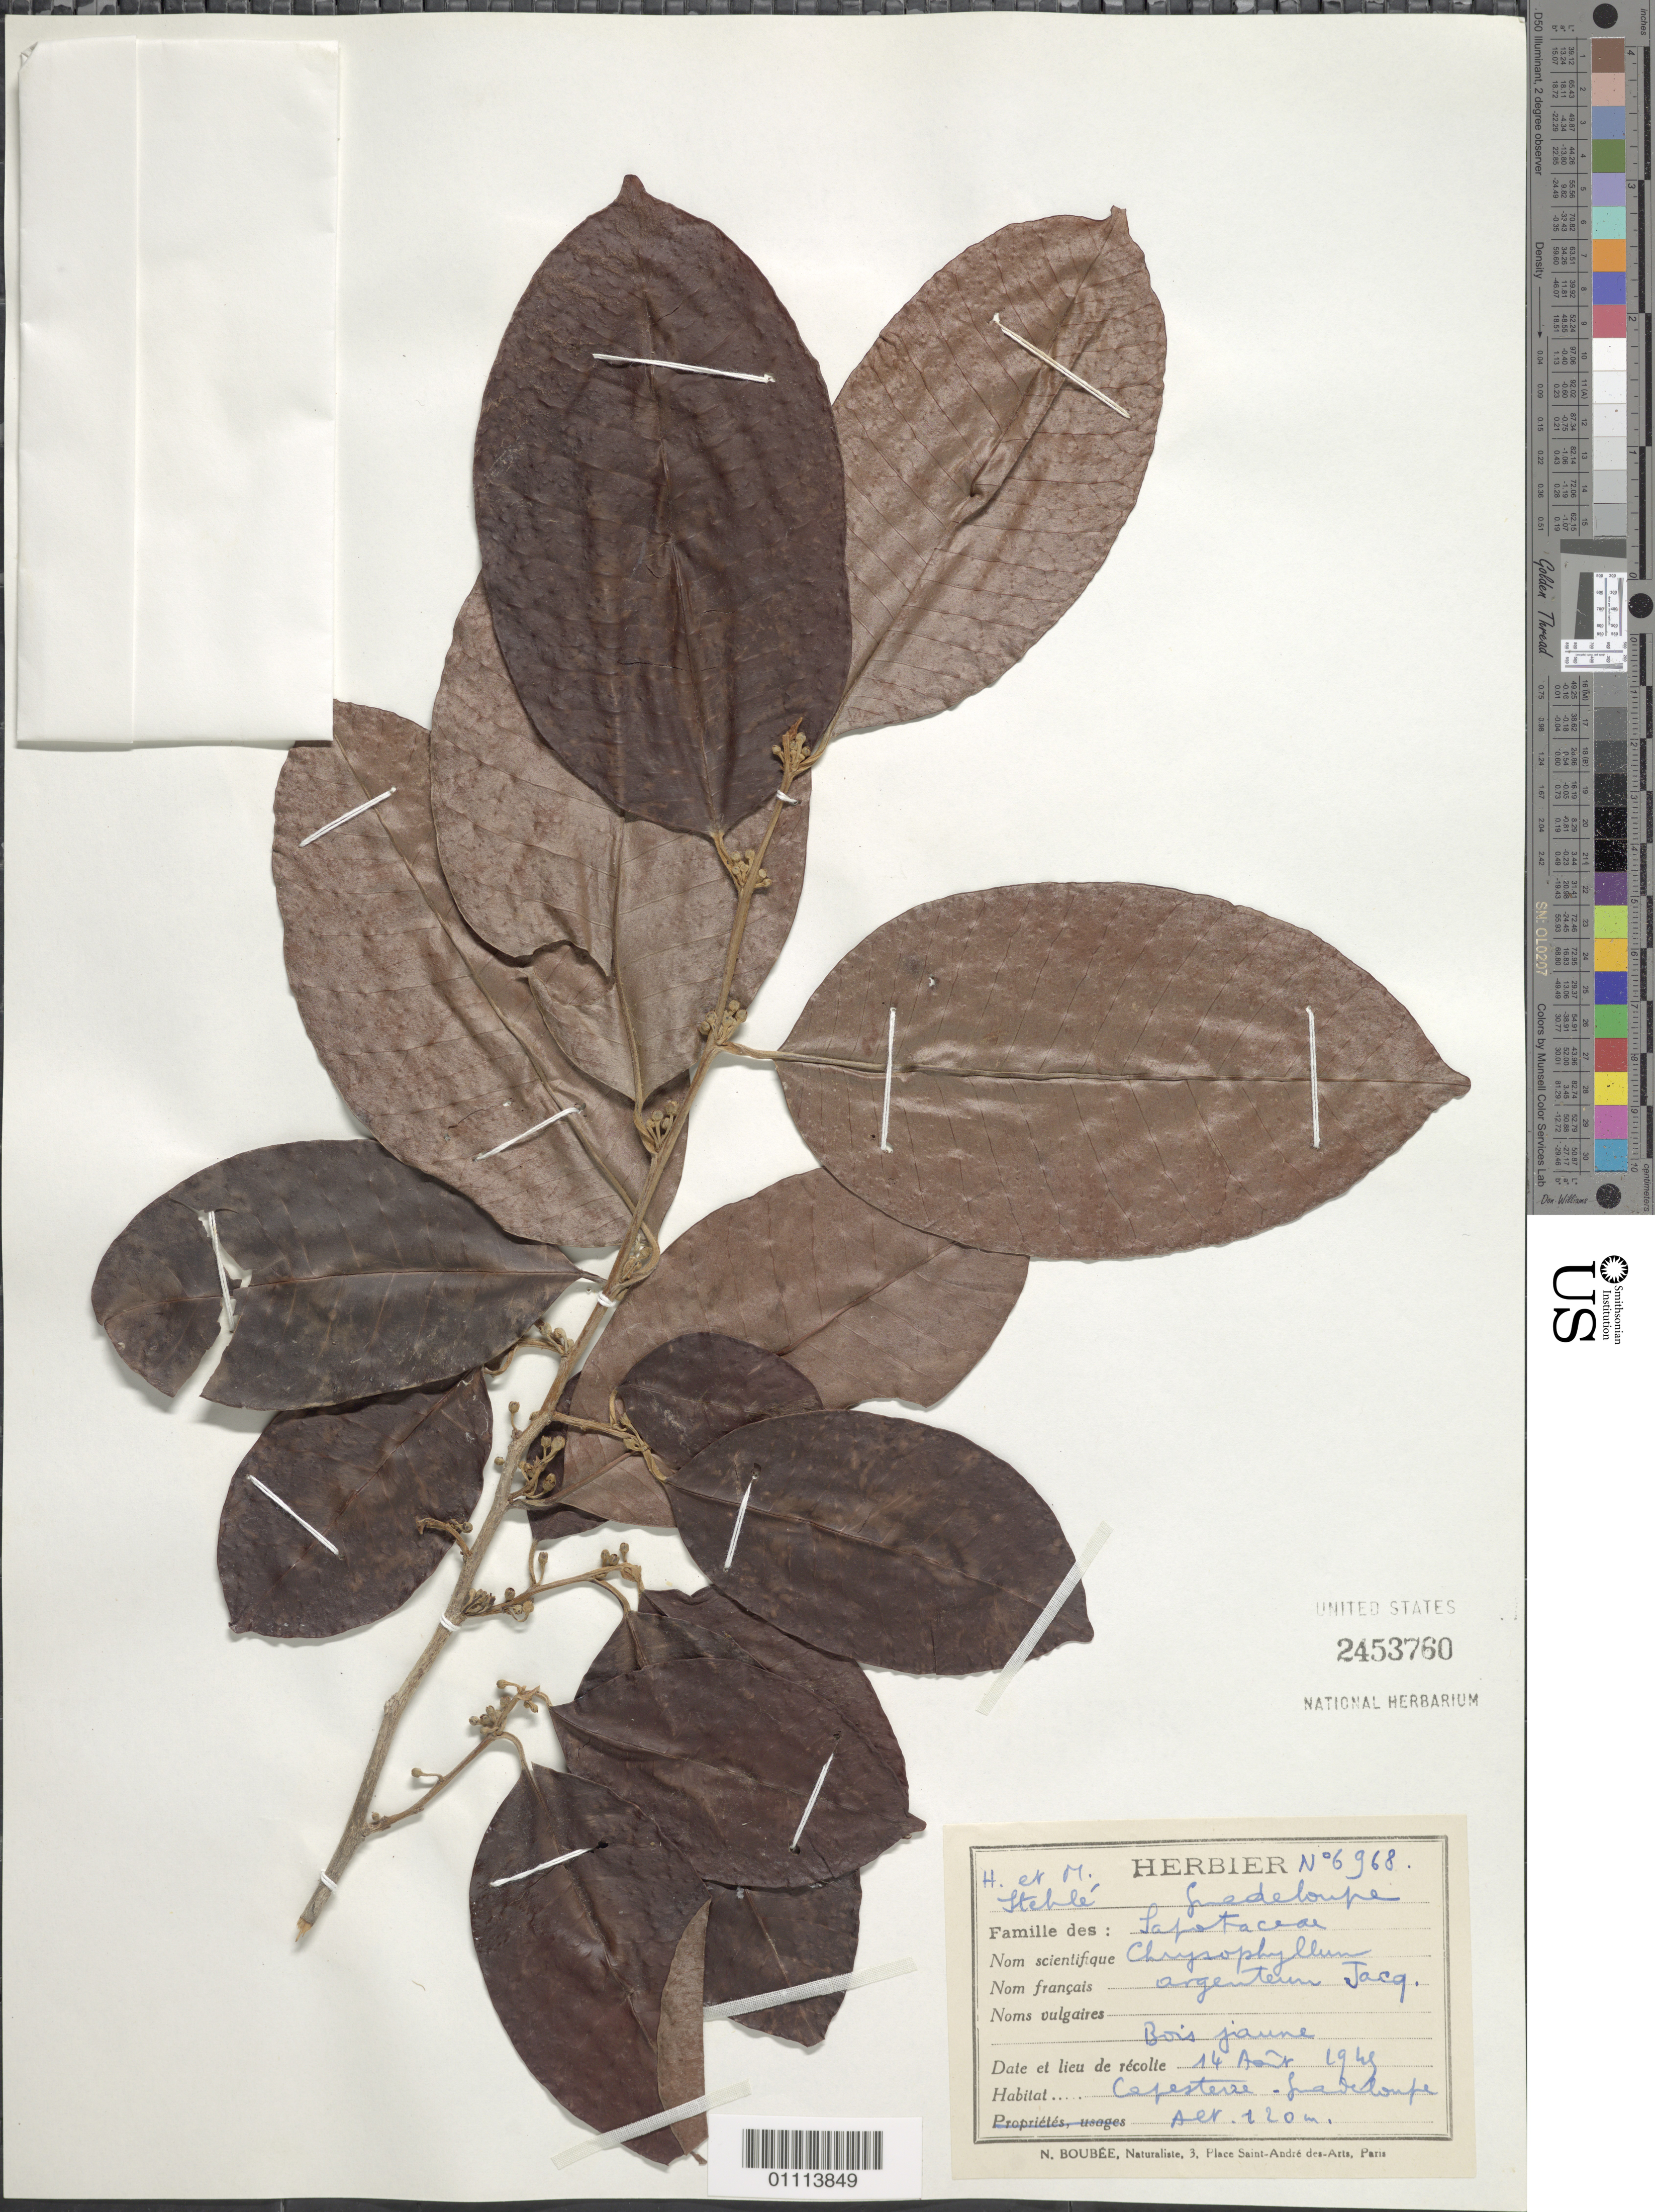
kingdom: Plantae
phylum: Tracheophyta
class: Magnoliopsida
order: Ericales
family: Sapotaceae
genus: Chrysophyllum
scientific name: Chrysophyllum argenteum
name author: Jacq.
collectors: H. Stehlé & M. Stehlé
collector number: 6968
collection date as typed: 14 Aug 1945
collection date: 1945-08-14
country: Guadeloupe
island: Basse Terre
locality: Carpesterre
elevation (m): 420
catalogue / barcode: US 2453760